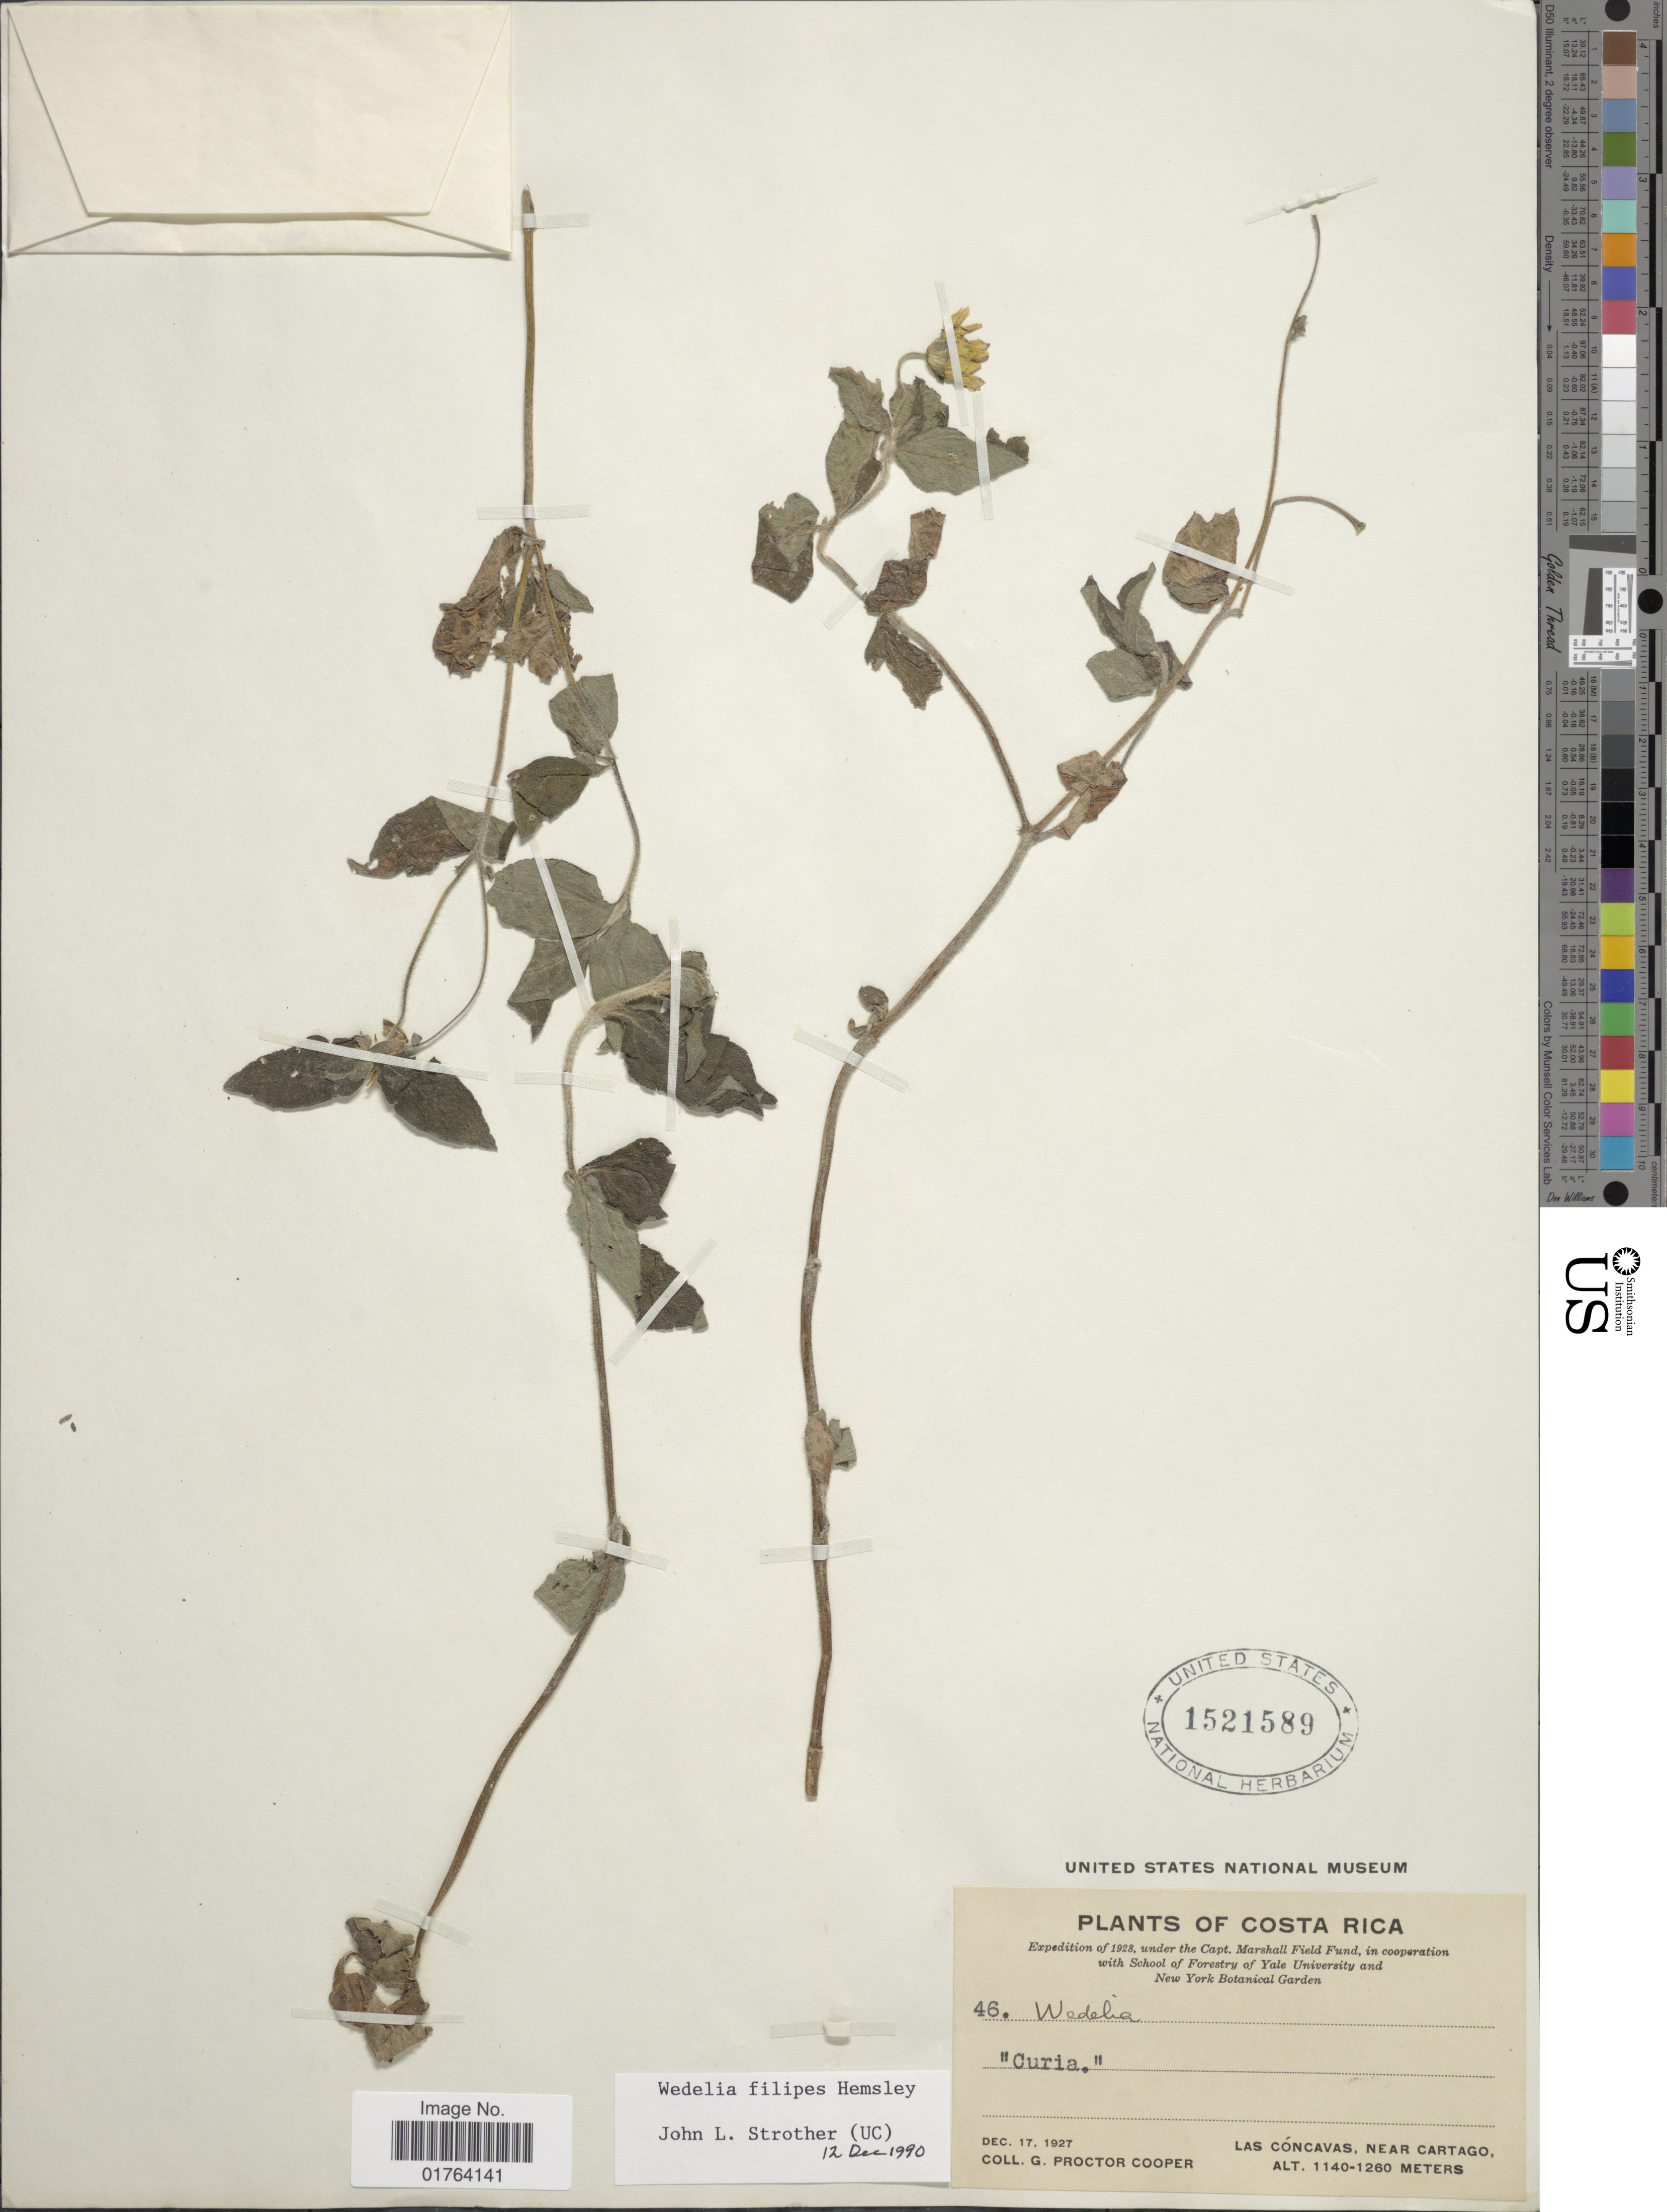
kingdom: Plantae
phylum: Tracheophyta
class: Magnoliopsida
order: Asterales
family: Asteraceae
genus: Wedelia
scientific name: Wedelia filipes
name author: Hemsl.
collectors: G. Cooper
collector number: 46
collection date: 1927-12-17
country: Costa Rica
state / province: Cartago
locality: Las Concavas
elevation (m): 1140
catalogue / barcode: US 1521589